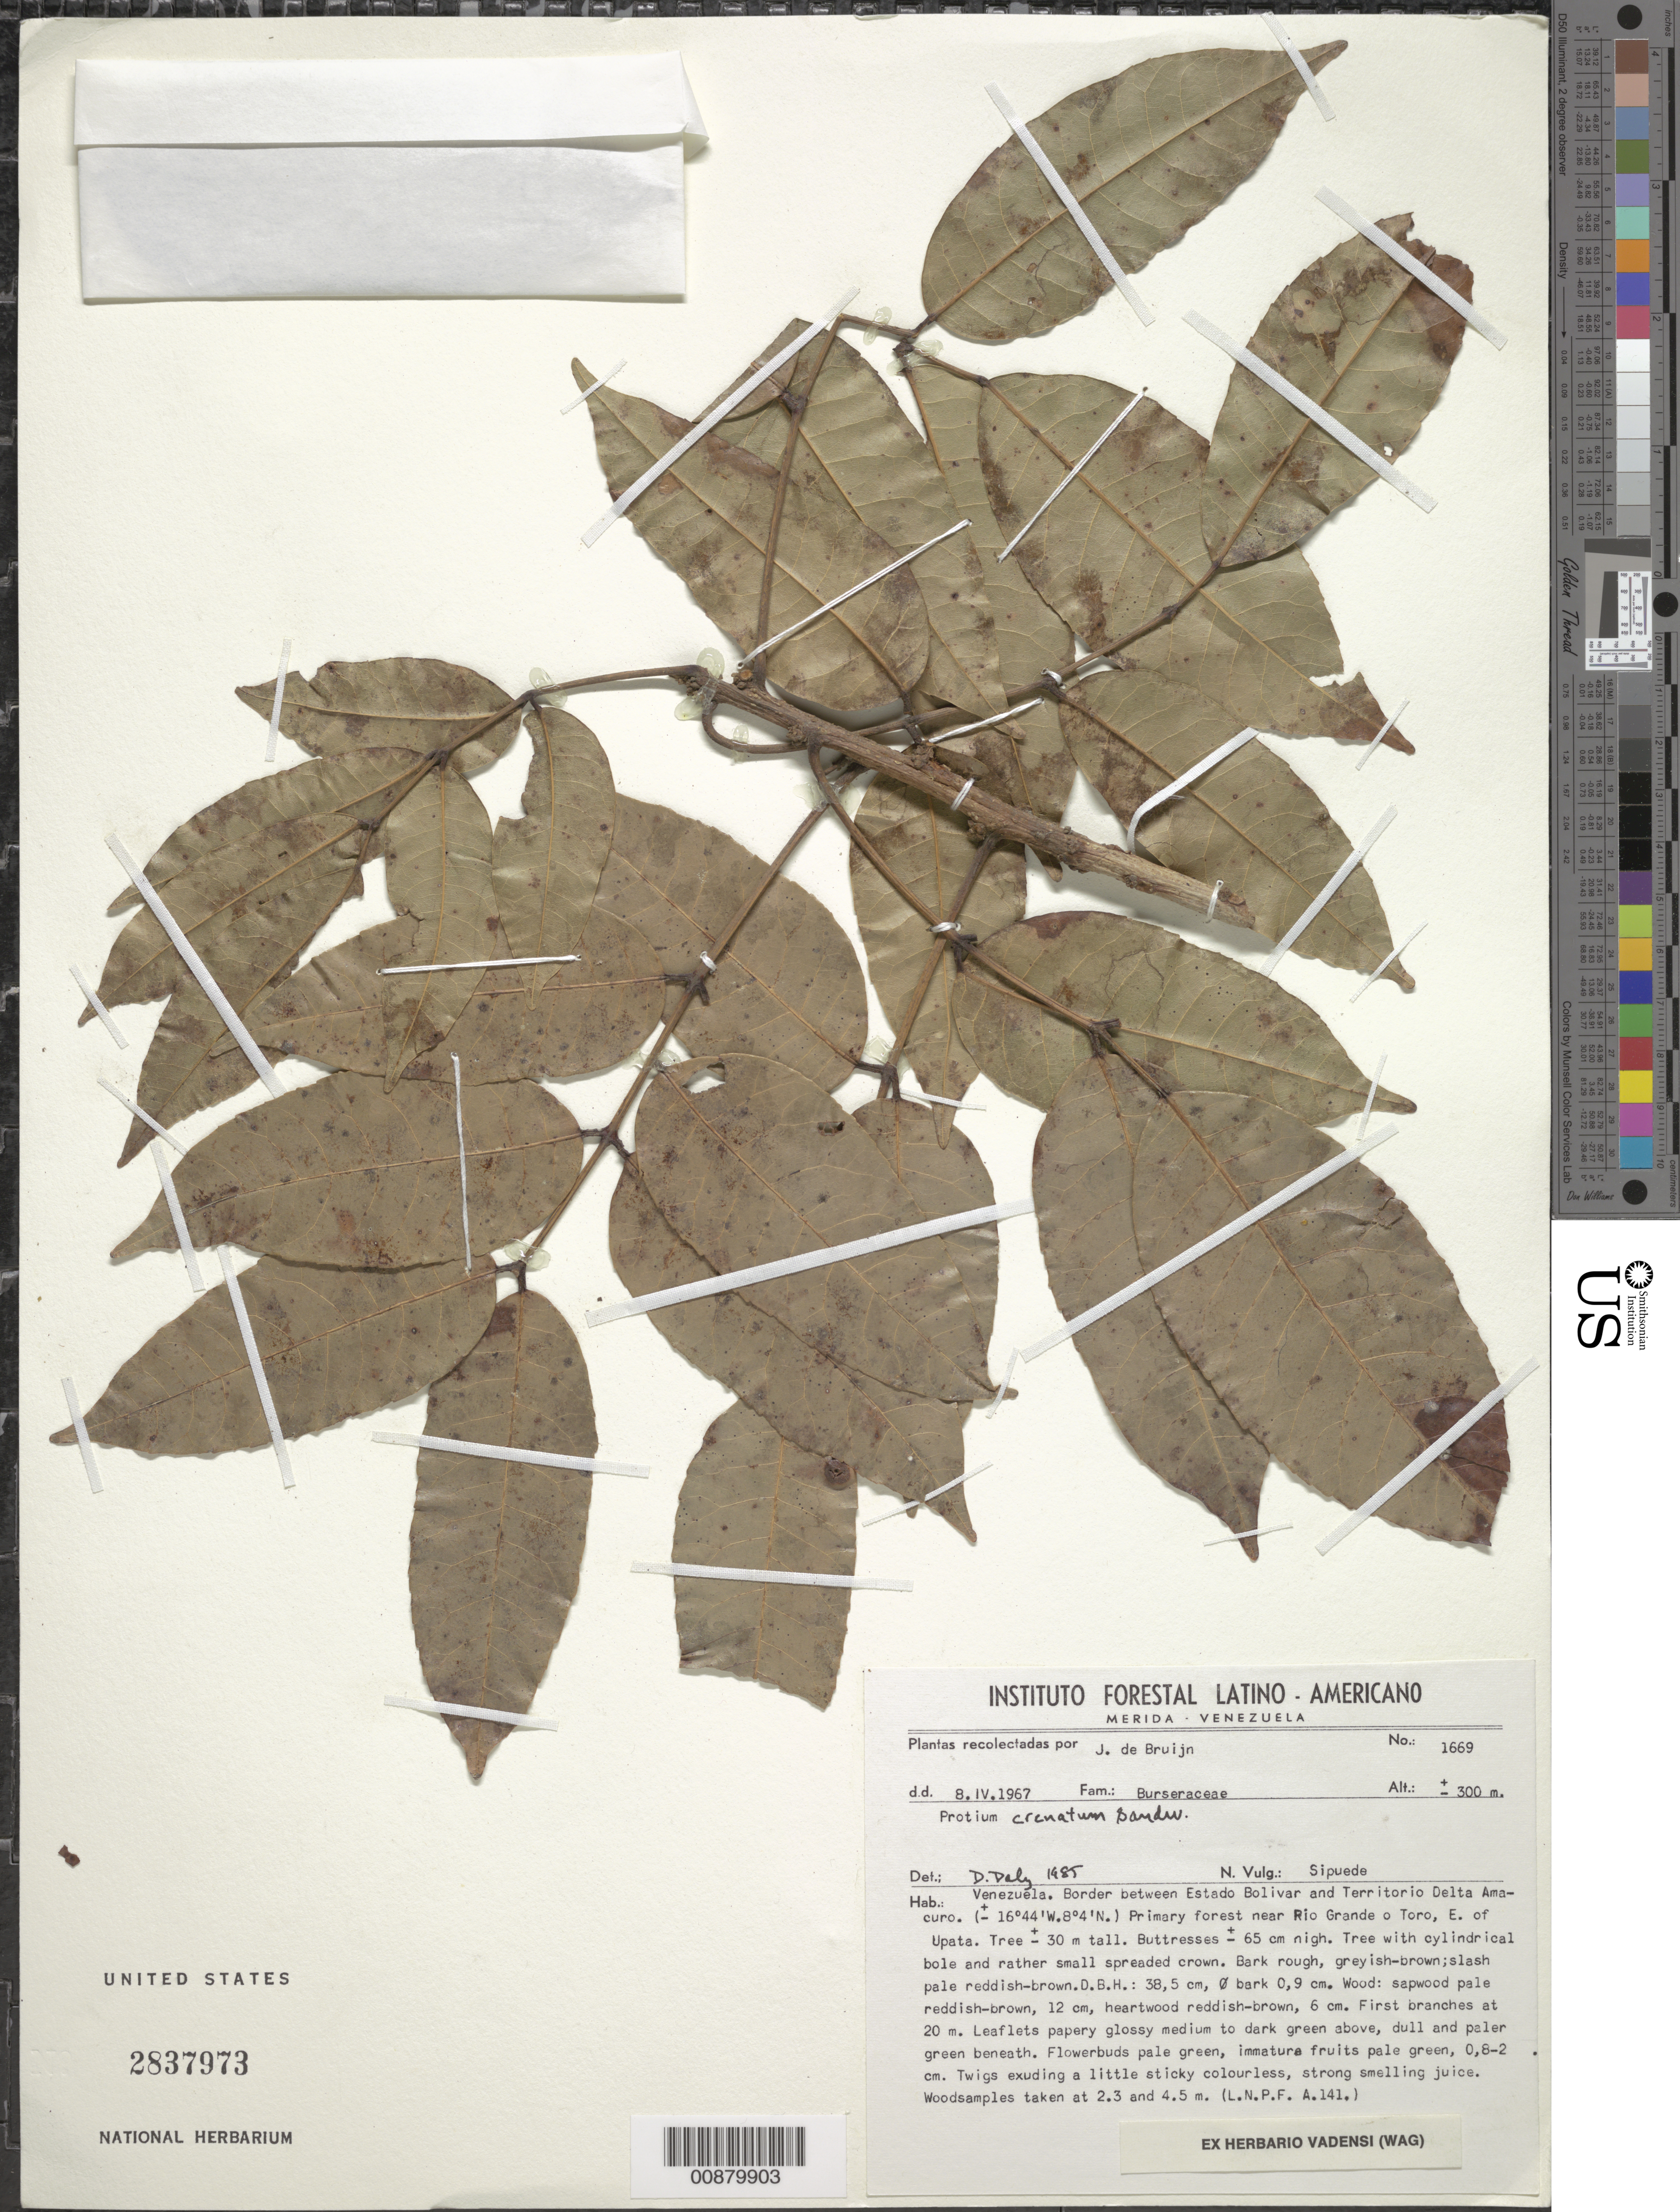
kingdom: Plantae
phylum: Tracheophyta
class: Magnoliopsida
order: Sapindales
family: Burseraceae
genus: Protium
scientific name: Protium crenatum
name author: Sandwith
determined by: Daly, D. C.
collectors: J. Bruijn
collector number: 1669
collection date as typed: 8-Apr-67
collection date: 1967-04-08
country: Venezuela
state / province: Bolívar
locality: Estado Bolívar and Territorío Delta Amacuro border, near Río Grande o Toro, E of Upata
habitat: Primary forest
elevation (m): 300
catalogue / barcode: US 2837973